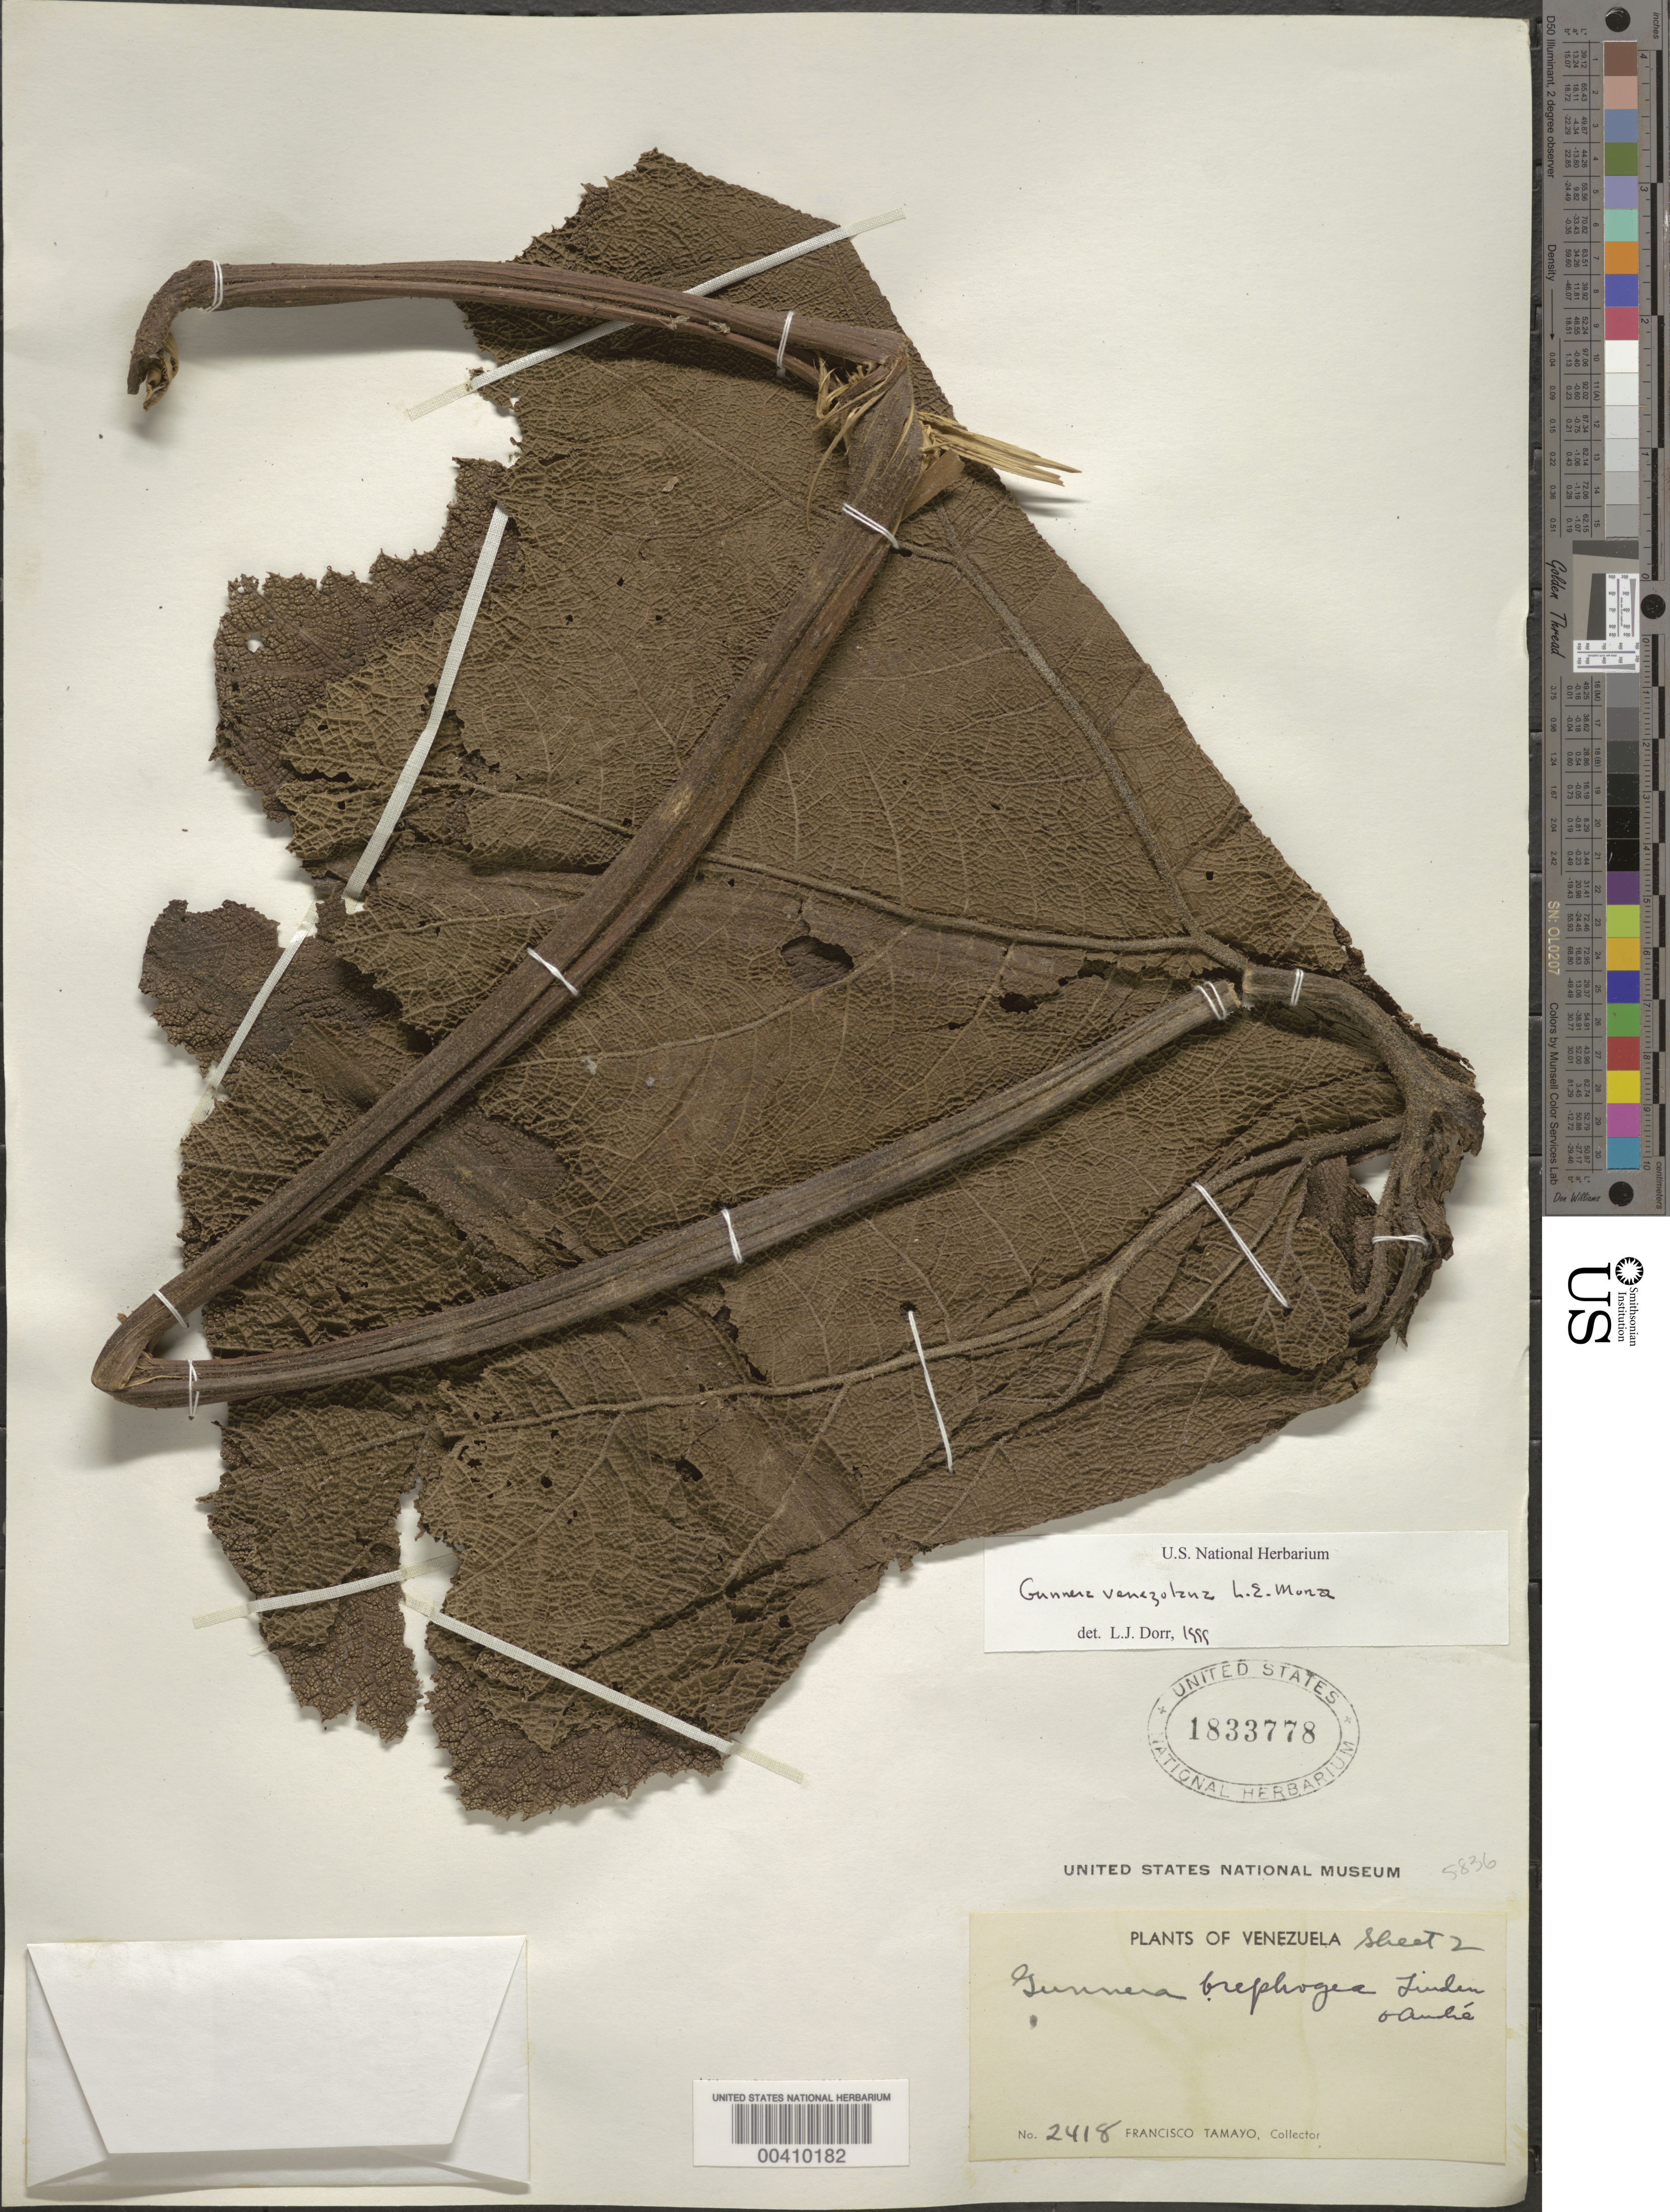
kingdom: Plantae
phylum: Tracheophyta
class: Magnoliopsida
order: Gunnerales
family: Gunneraceae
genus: Gunnera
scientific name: Gunnera venezolana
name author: L.E. Mora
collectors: F. Tamayo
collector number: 2418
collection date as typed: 19 Sep 1942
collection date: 1942-09-19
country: Venezuela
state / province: Mérida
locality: Las Chorreras, Bailadores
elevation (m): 1600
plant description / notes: Common name: Sombrerera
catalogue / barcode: US 1833778